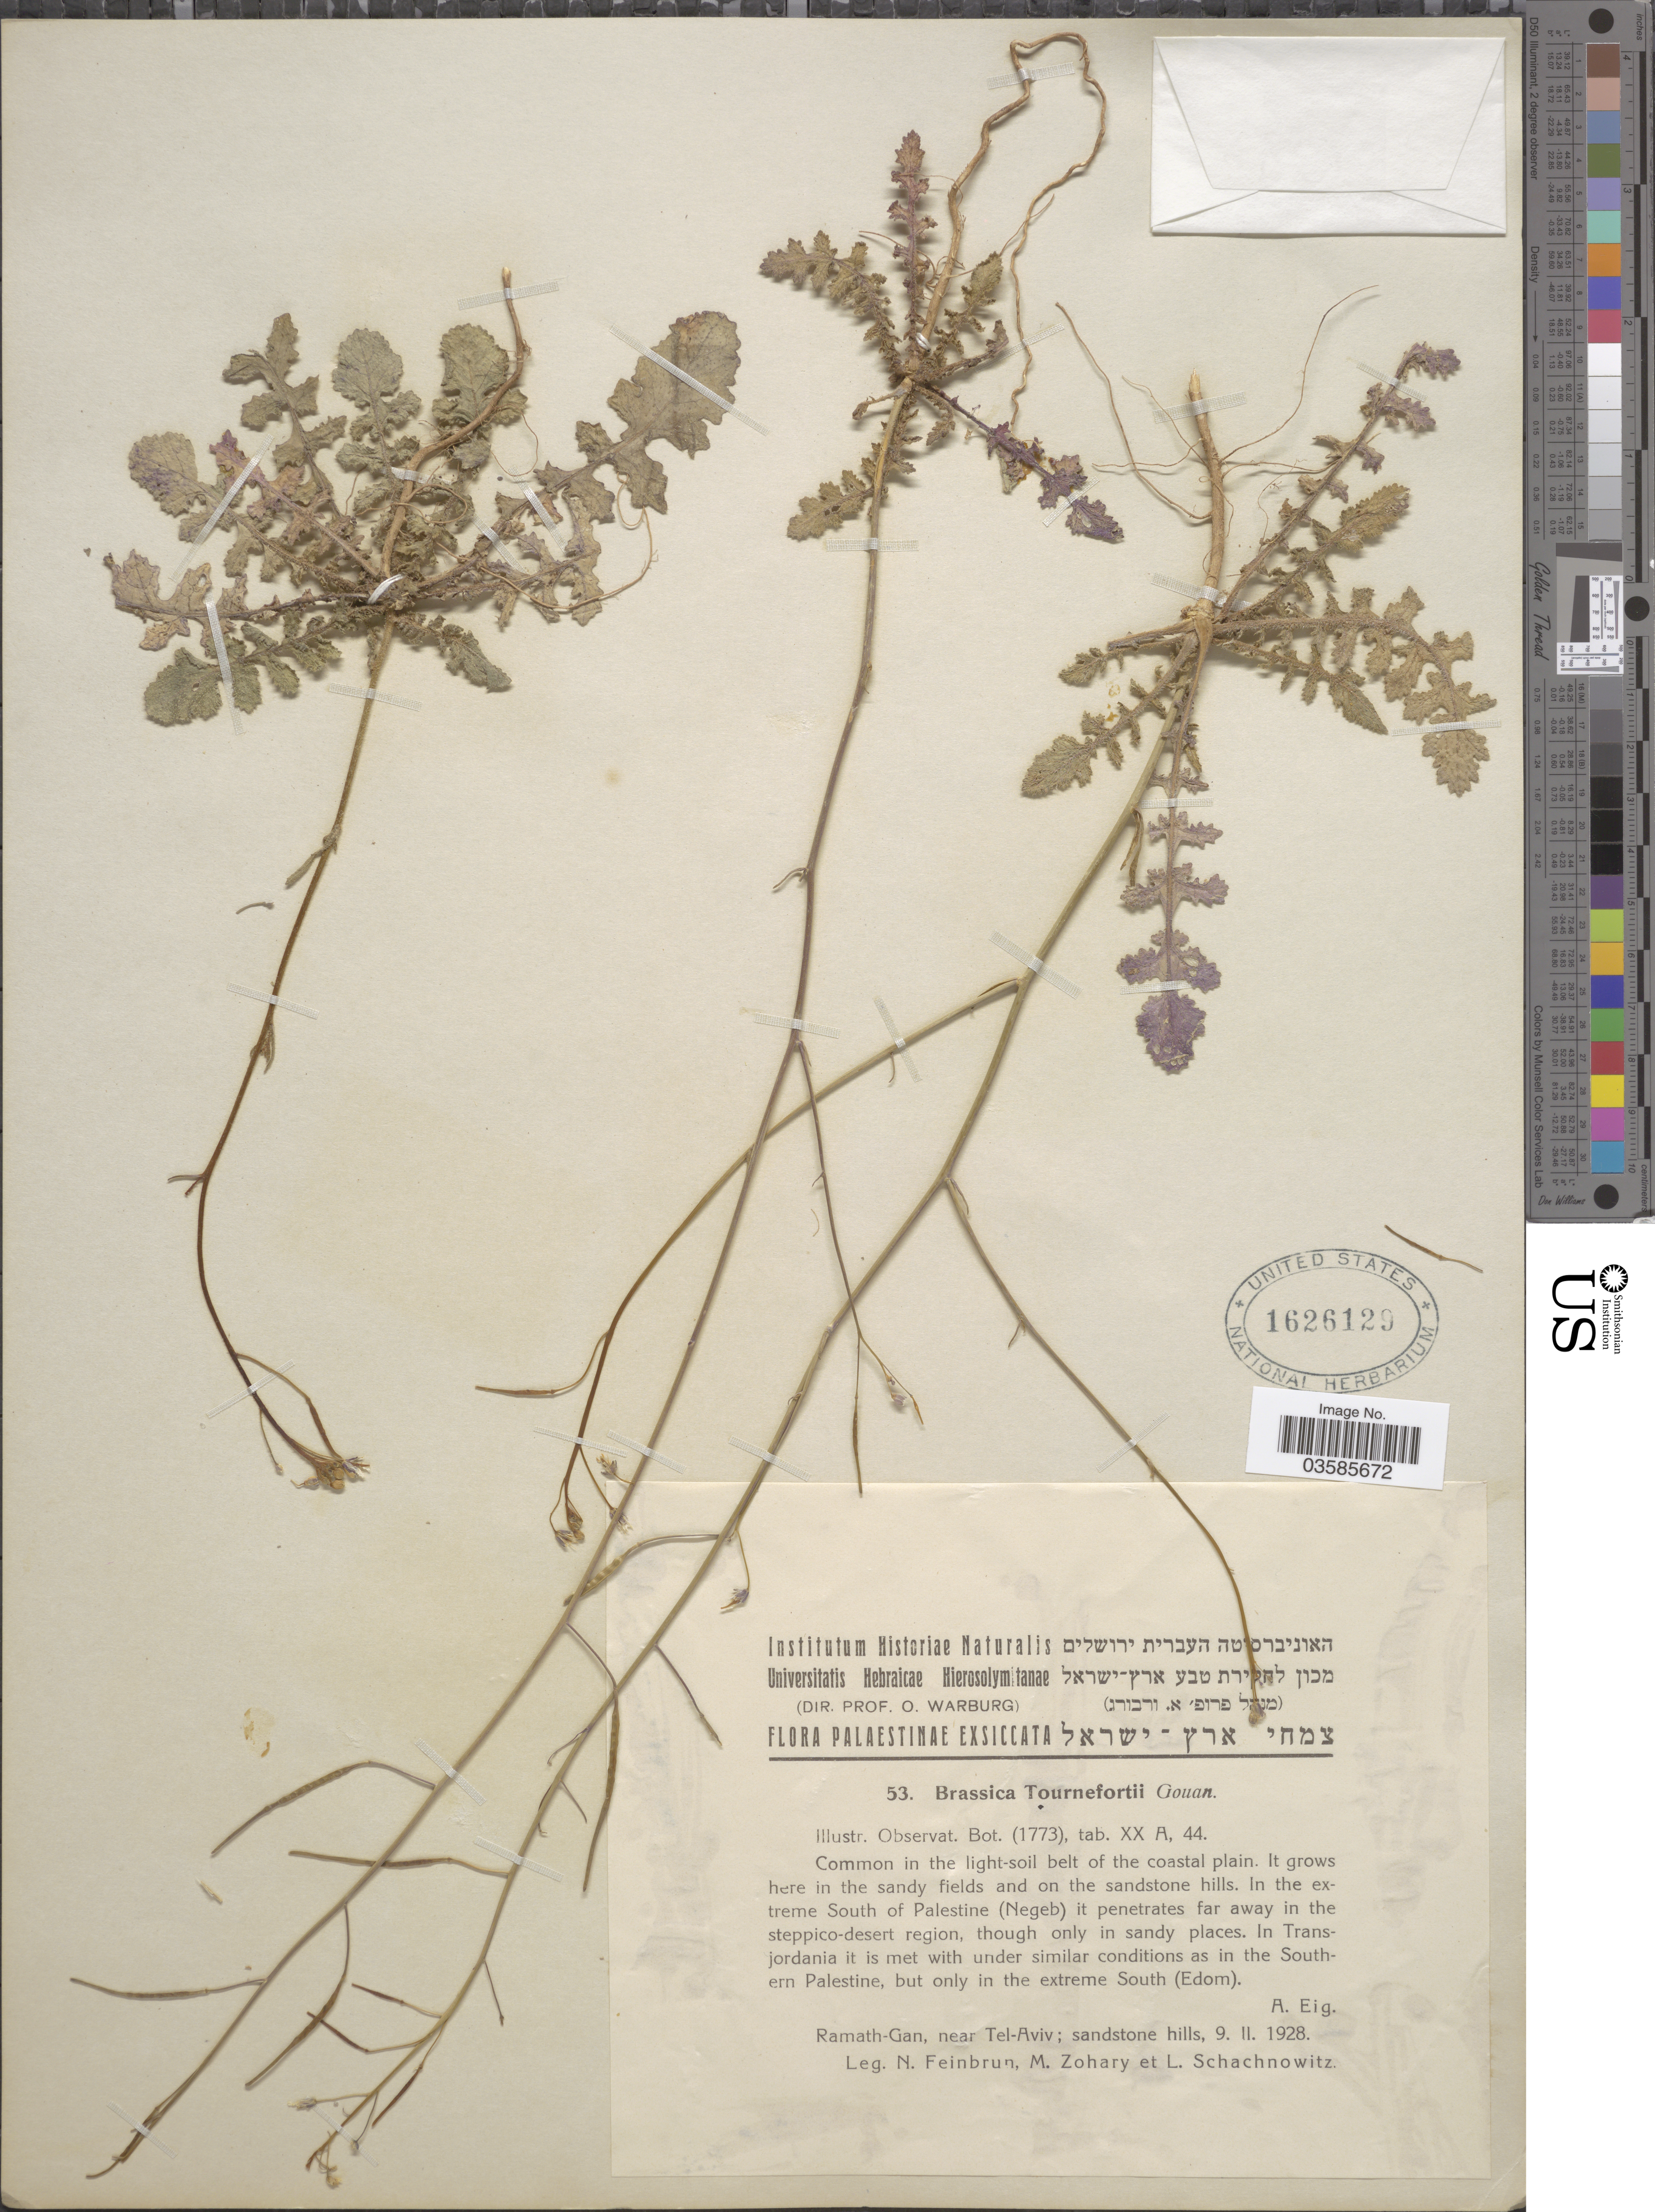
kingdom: Plantae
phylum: Tracheophyta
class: Magnoliopsida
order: Brassicales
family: Brassicaceae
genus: Brassica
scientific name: Brassica tournefortii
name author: Gouan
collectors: N. Feinbrun, M. Zohary & L. Schachnowitz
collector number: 53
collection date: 1928-02-09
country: Israel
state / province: Tel Aviv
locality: Ramath-Gan, near Tel-Aviv; sandstone hills.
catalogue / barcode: US 1626129